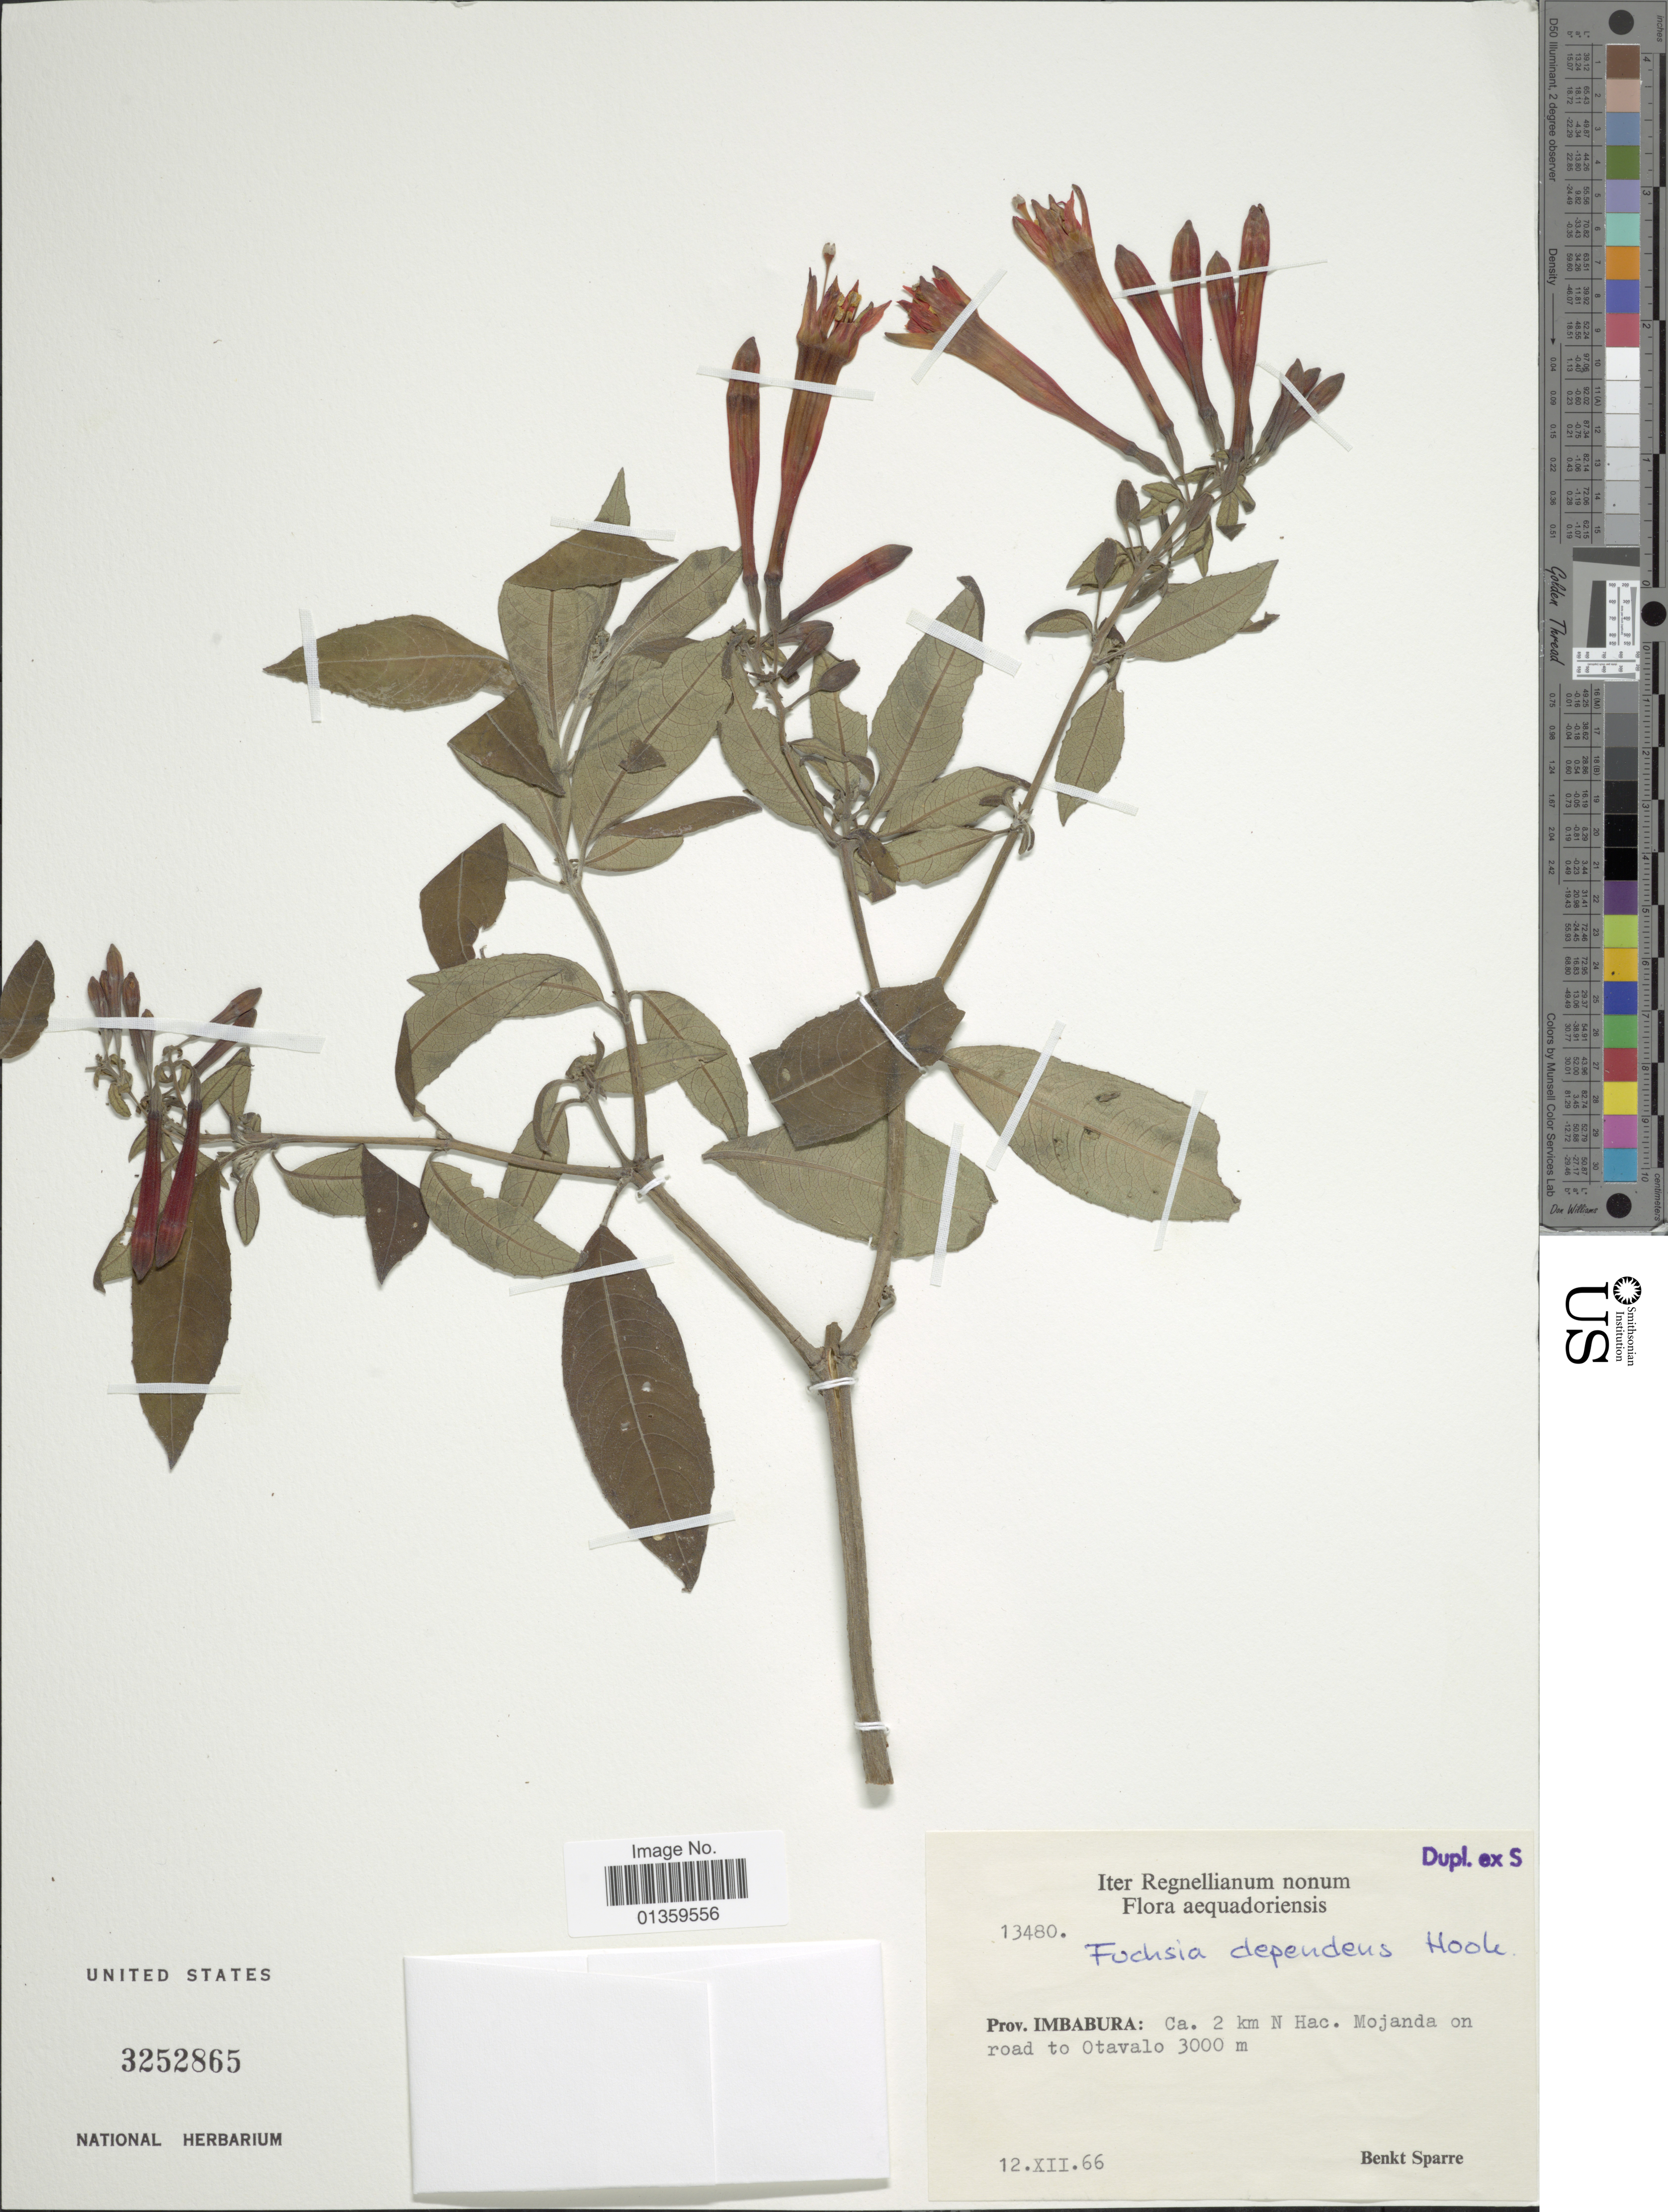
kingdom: Plantae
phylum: Tracheophyta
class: Magnoliopsida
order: Myrtales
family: Onagraceae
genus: Fuchsia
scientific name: Fuchsia dependens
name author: Hook.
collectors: B. Sparre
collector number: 13480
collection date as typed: Transcribed d/m/y: 12/12/66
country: Ecuador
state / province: Imbabura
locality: Ca. 2 km N Hac. Mojanda on road to Otavalo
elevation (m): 3000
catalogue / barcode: US 3252865